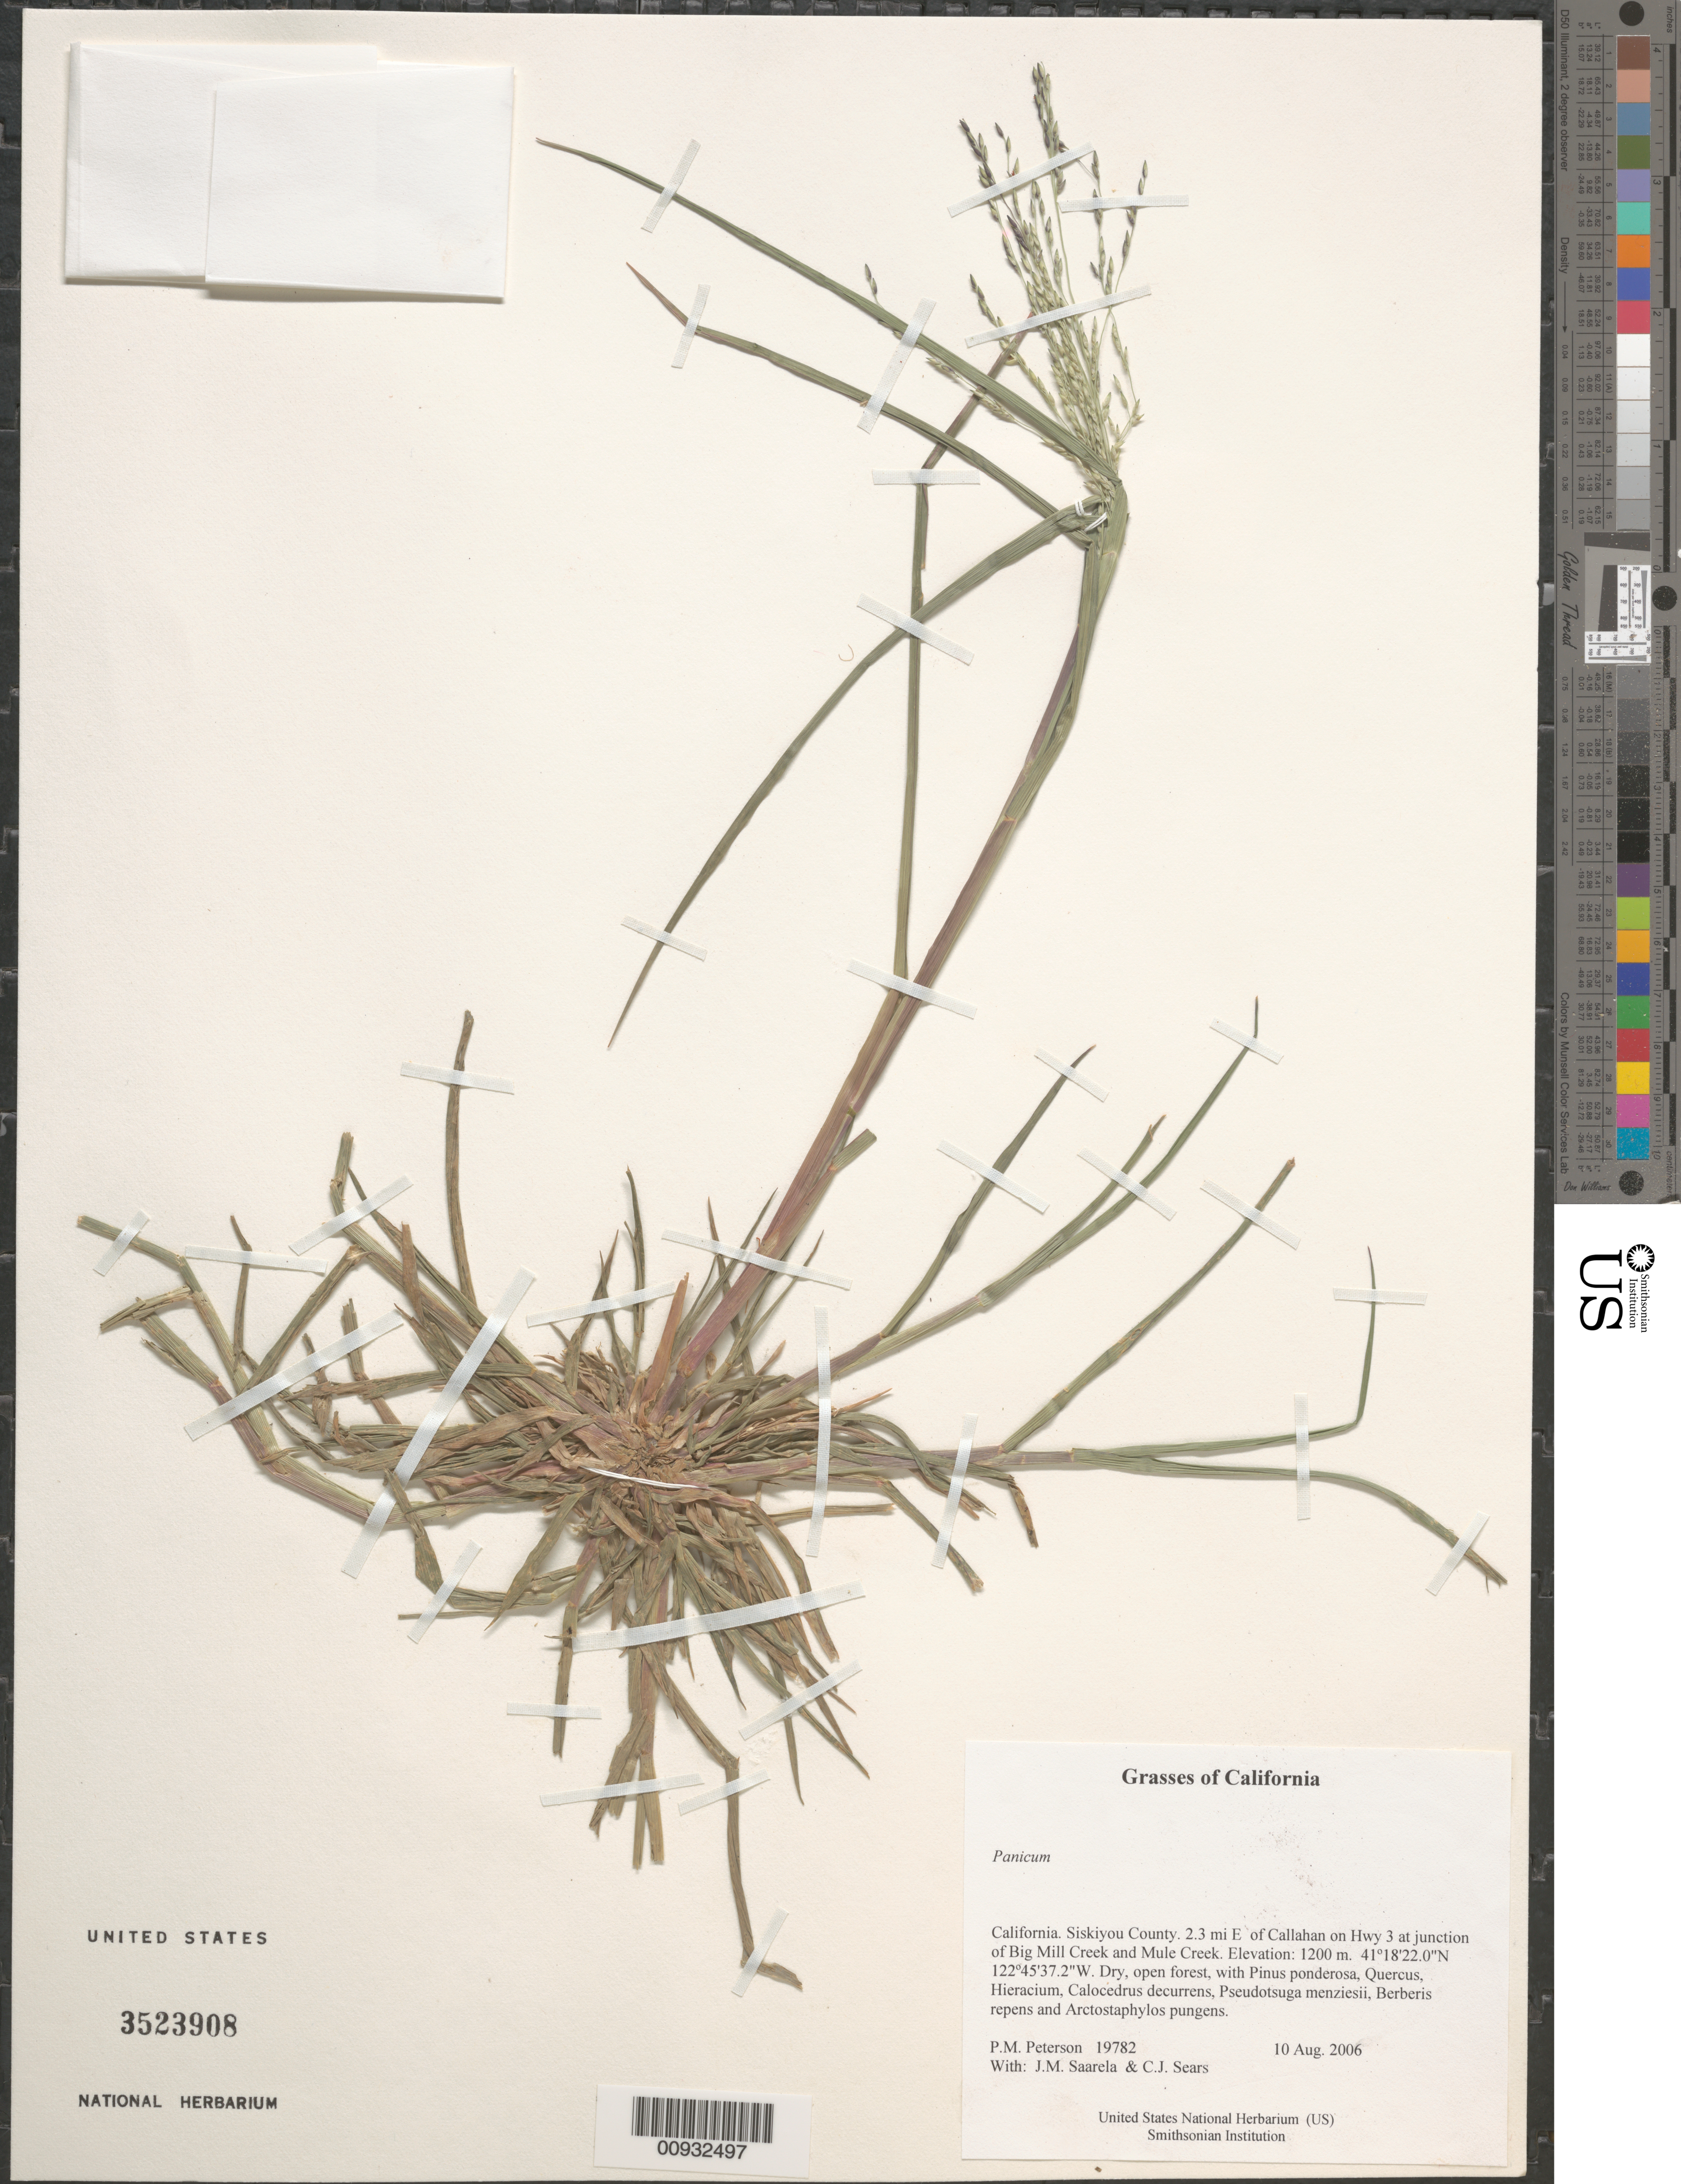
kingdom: Plantae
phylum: Tracheophyta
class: Liliopsida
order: Poales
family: Poaceae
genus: Panicum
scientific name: Panicum sp.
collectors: P. M. Peterson, J. Saarela & C. Sears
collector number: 19782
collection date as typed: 10 Aug 2006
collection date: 2006-08-10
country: United States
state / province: California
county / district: Siskiyou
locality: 2.3 mi E of Callahan on Hwy 3 at junction of Big Mill Creek and Mule Creek.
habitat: Dry, open forest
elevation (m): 1200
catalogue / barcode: US 3523908